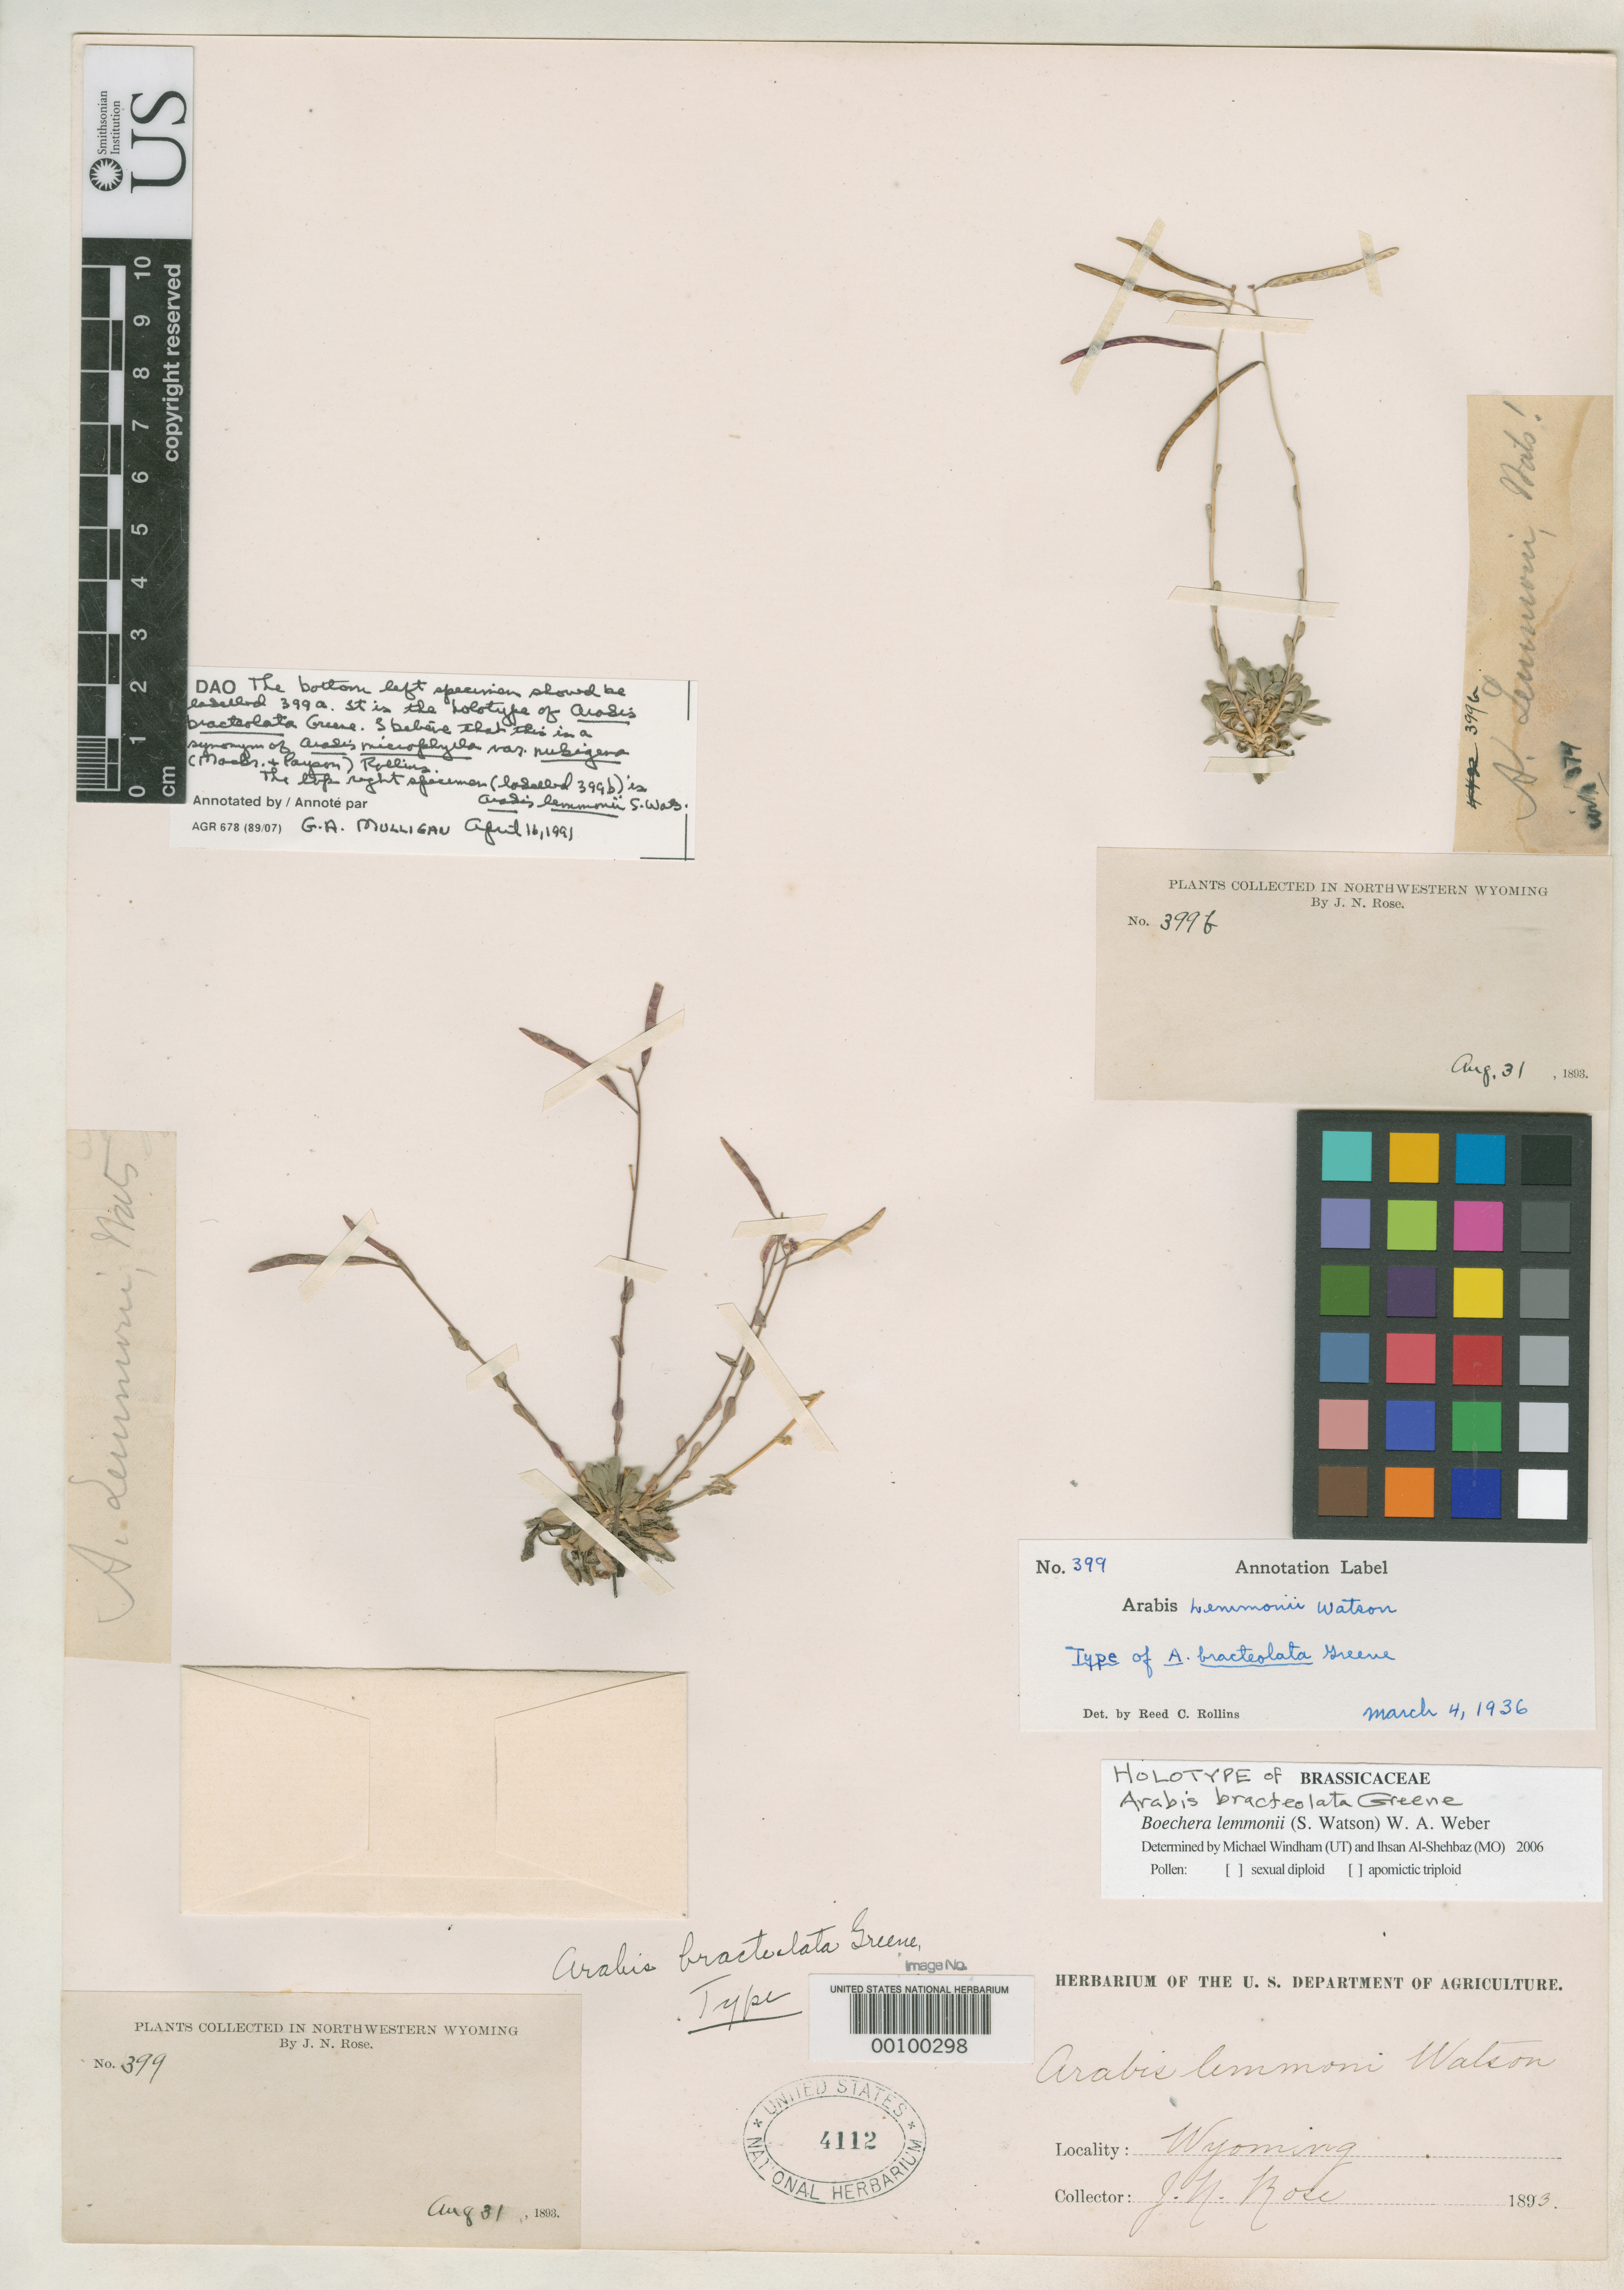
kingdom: Plantae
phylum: Tracheophyta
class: Magnoliopsida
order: Brassicales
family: Brassicaceae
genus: Arabis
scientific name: Arabis bracteolata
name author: Greene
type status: Holotype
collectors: J. N. Rose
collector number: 399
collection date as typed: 31 Aug 1893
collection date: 1893-08-31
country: United States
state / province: Wyoming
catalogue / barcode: US 4112